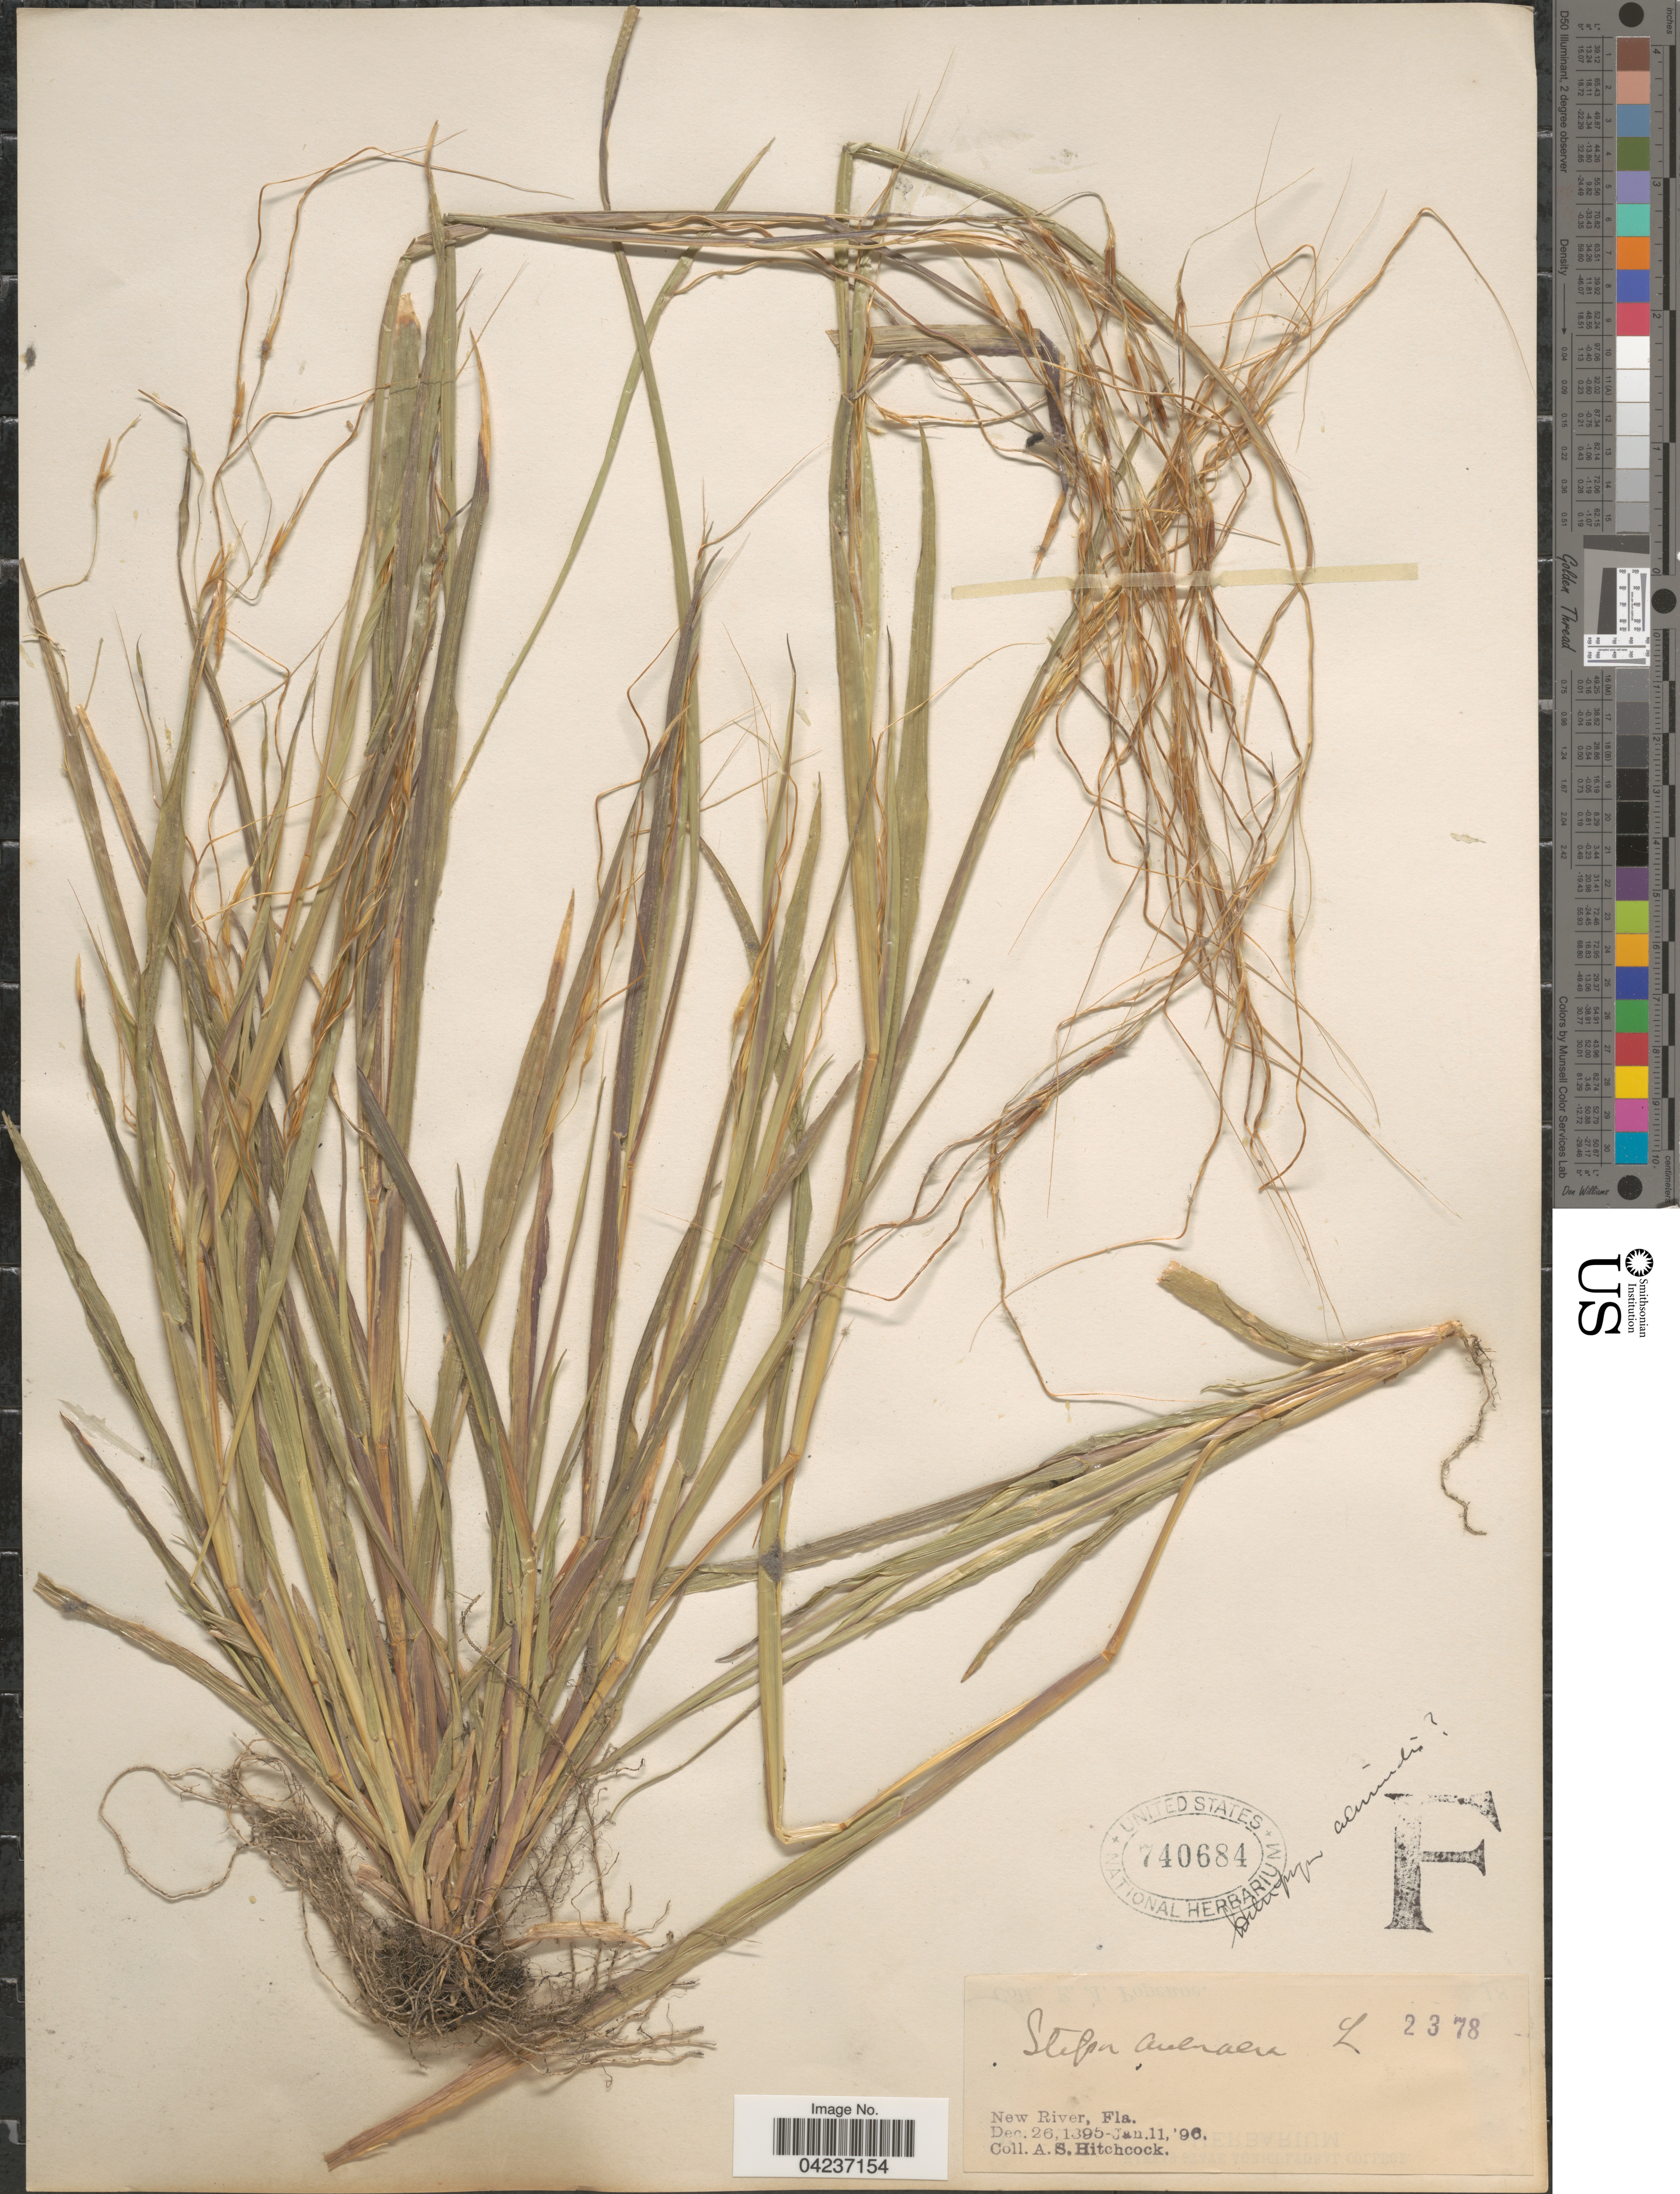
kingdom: Plantae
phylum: Tracheophyta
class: Liliopsida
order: Poales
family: Poaceae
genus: Chrysopogon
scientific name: Chrysopogon pauciflorus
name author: (Chapm.) Benth. ex Vasey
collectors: A. S. Hitchcock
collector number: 2378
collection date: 1895-12-26/1896-01-11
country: United States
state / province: Florida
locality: New River, Fla.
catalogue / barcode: US 740684